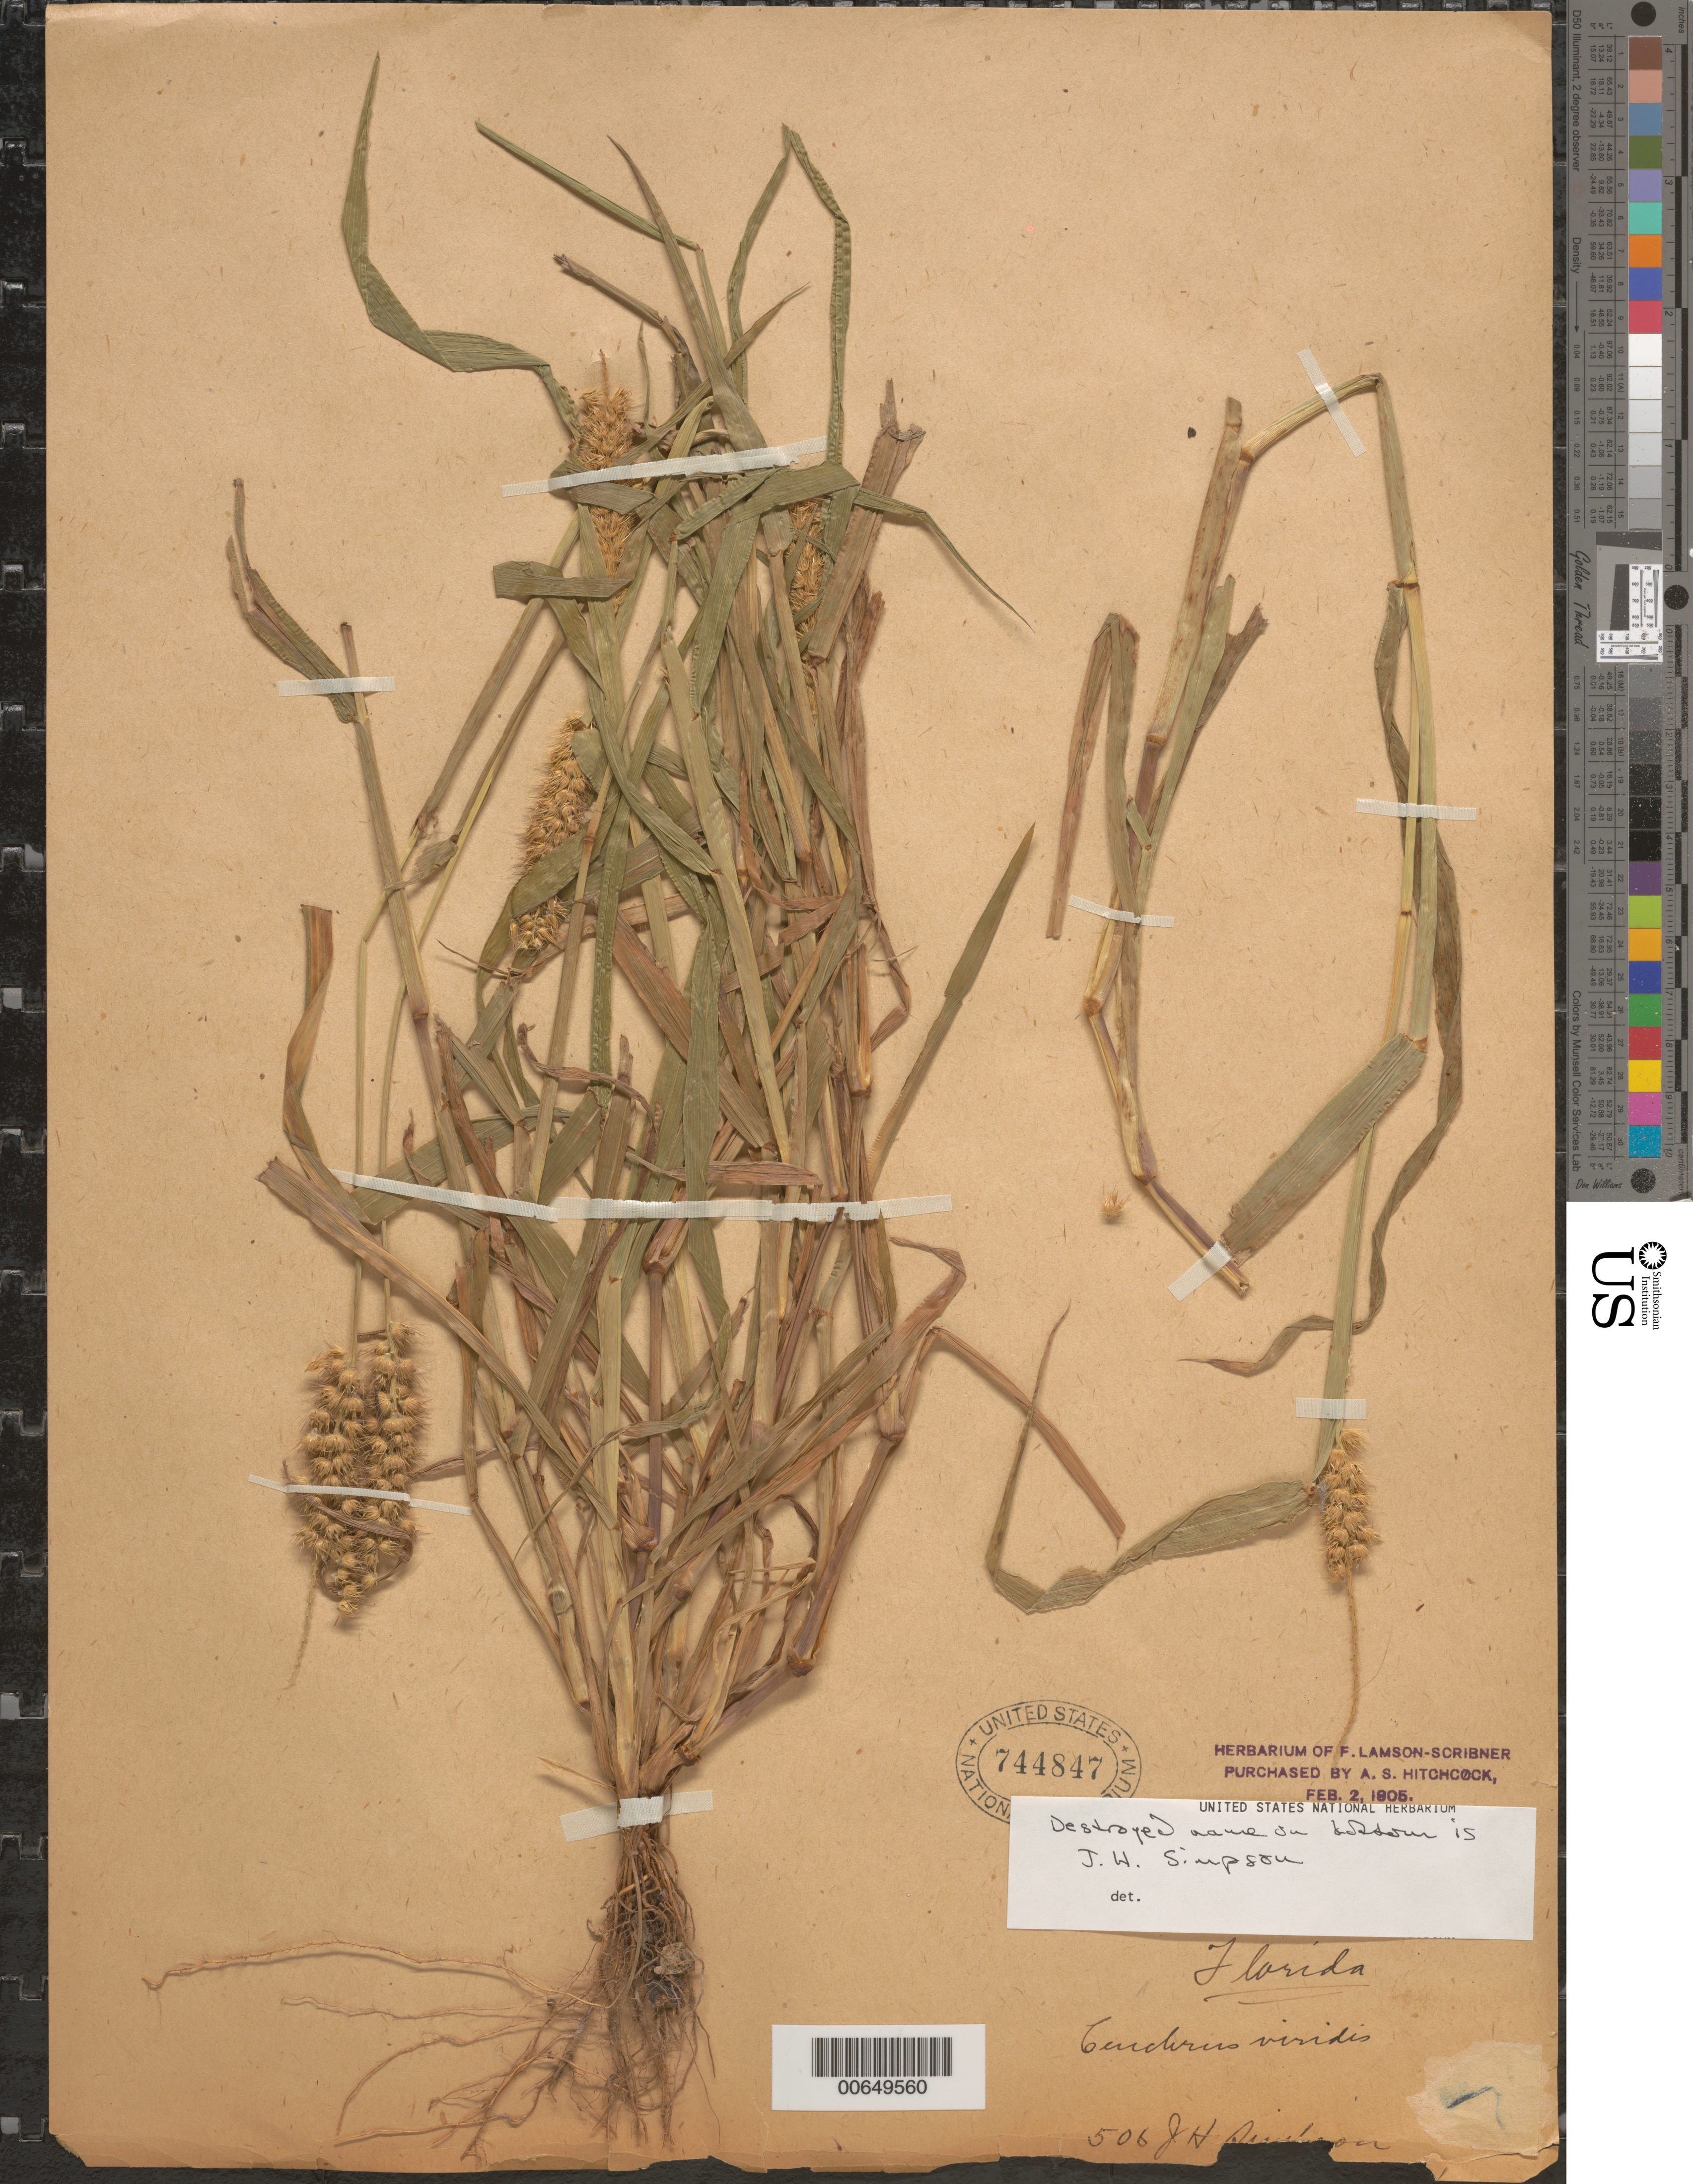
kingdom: Plantae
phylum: Tracheophyta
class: Liliopsida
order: Poales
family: Poaceae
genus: Cenchrus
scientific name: Cenchrus brownii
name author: Roem. & Schult.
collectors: J. H. Simpson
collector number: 506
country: United States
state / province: Florida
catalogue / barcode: US 744847